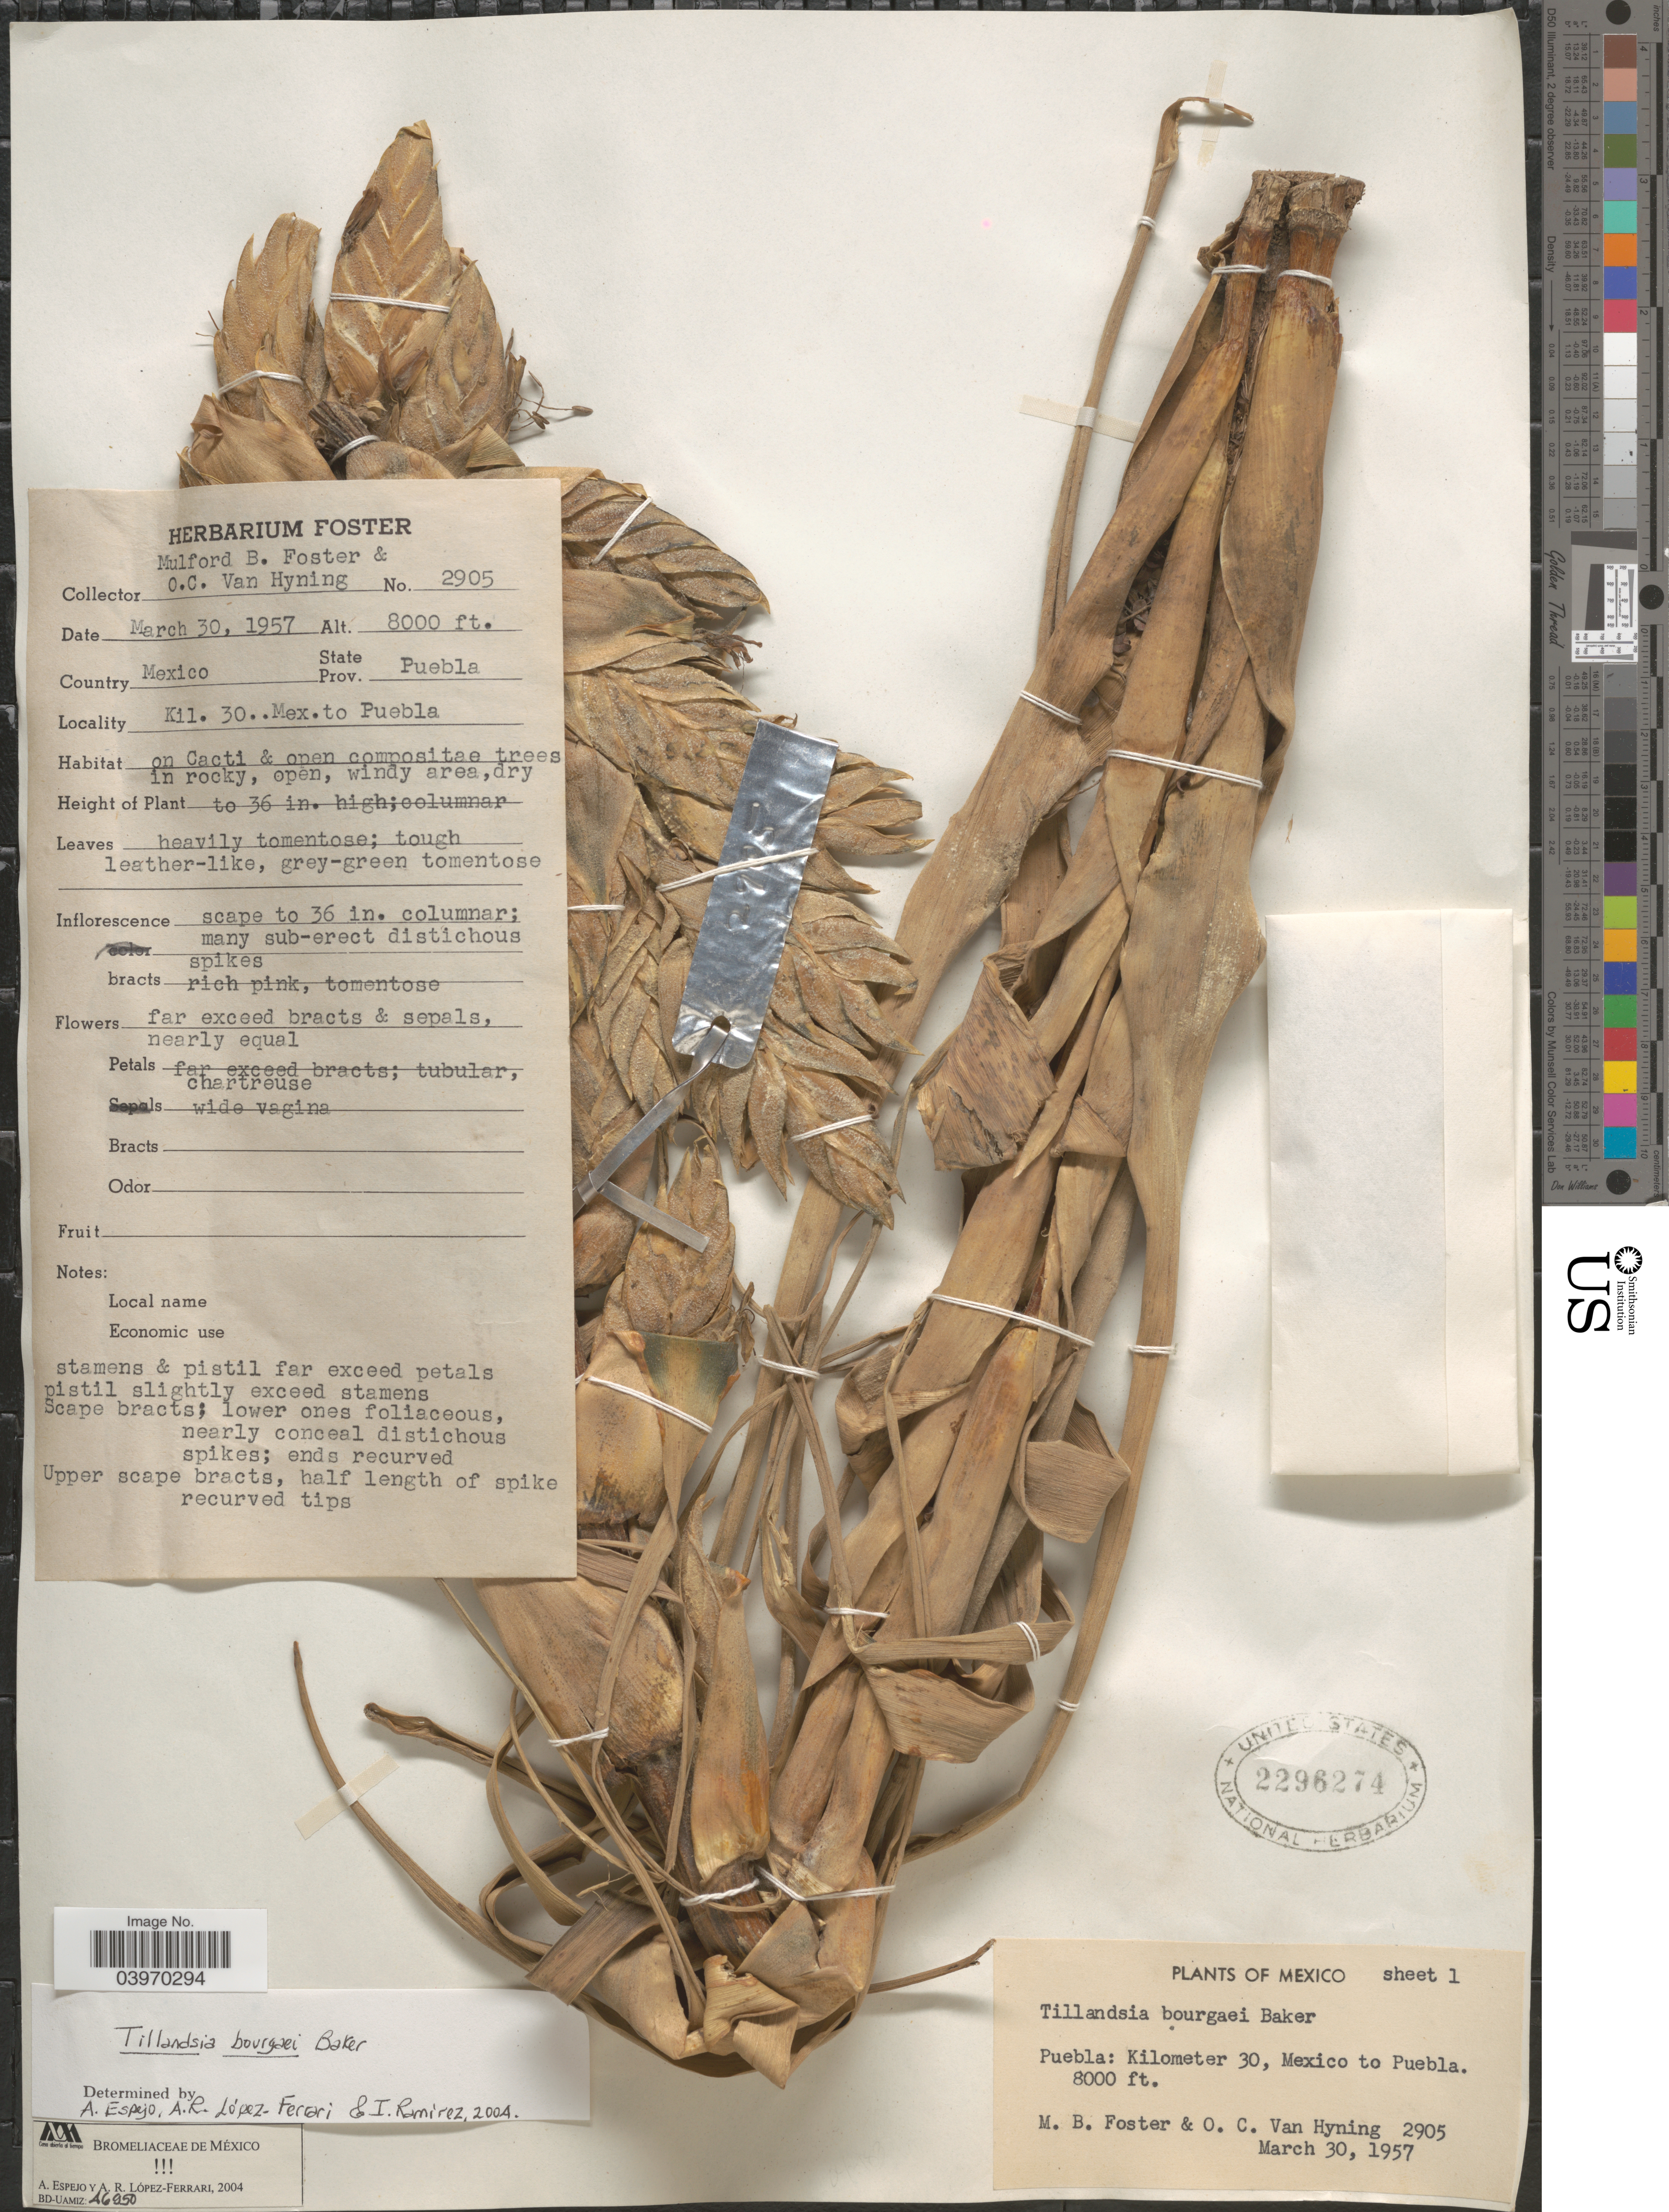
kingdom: Plantae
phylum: Tracheophyta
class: Liliopsida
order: Poales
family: Bromeliaceae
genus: Tillandsia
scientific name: Tillandsia bourgaei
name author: Baker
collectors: M. B. Foster & O. Van Hyning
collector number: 2905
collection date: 1957-03-30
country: Mexico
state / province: Puebla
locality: Kilometer 30, Mexico to Puebla.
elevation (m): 2438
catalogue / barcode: US 2296274